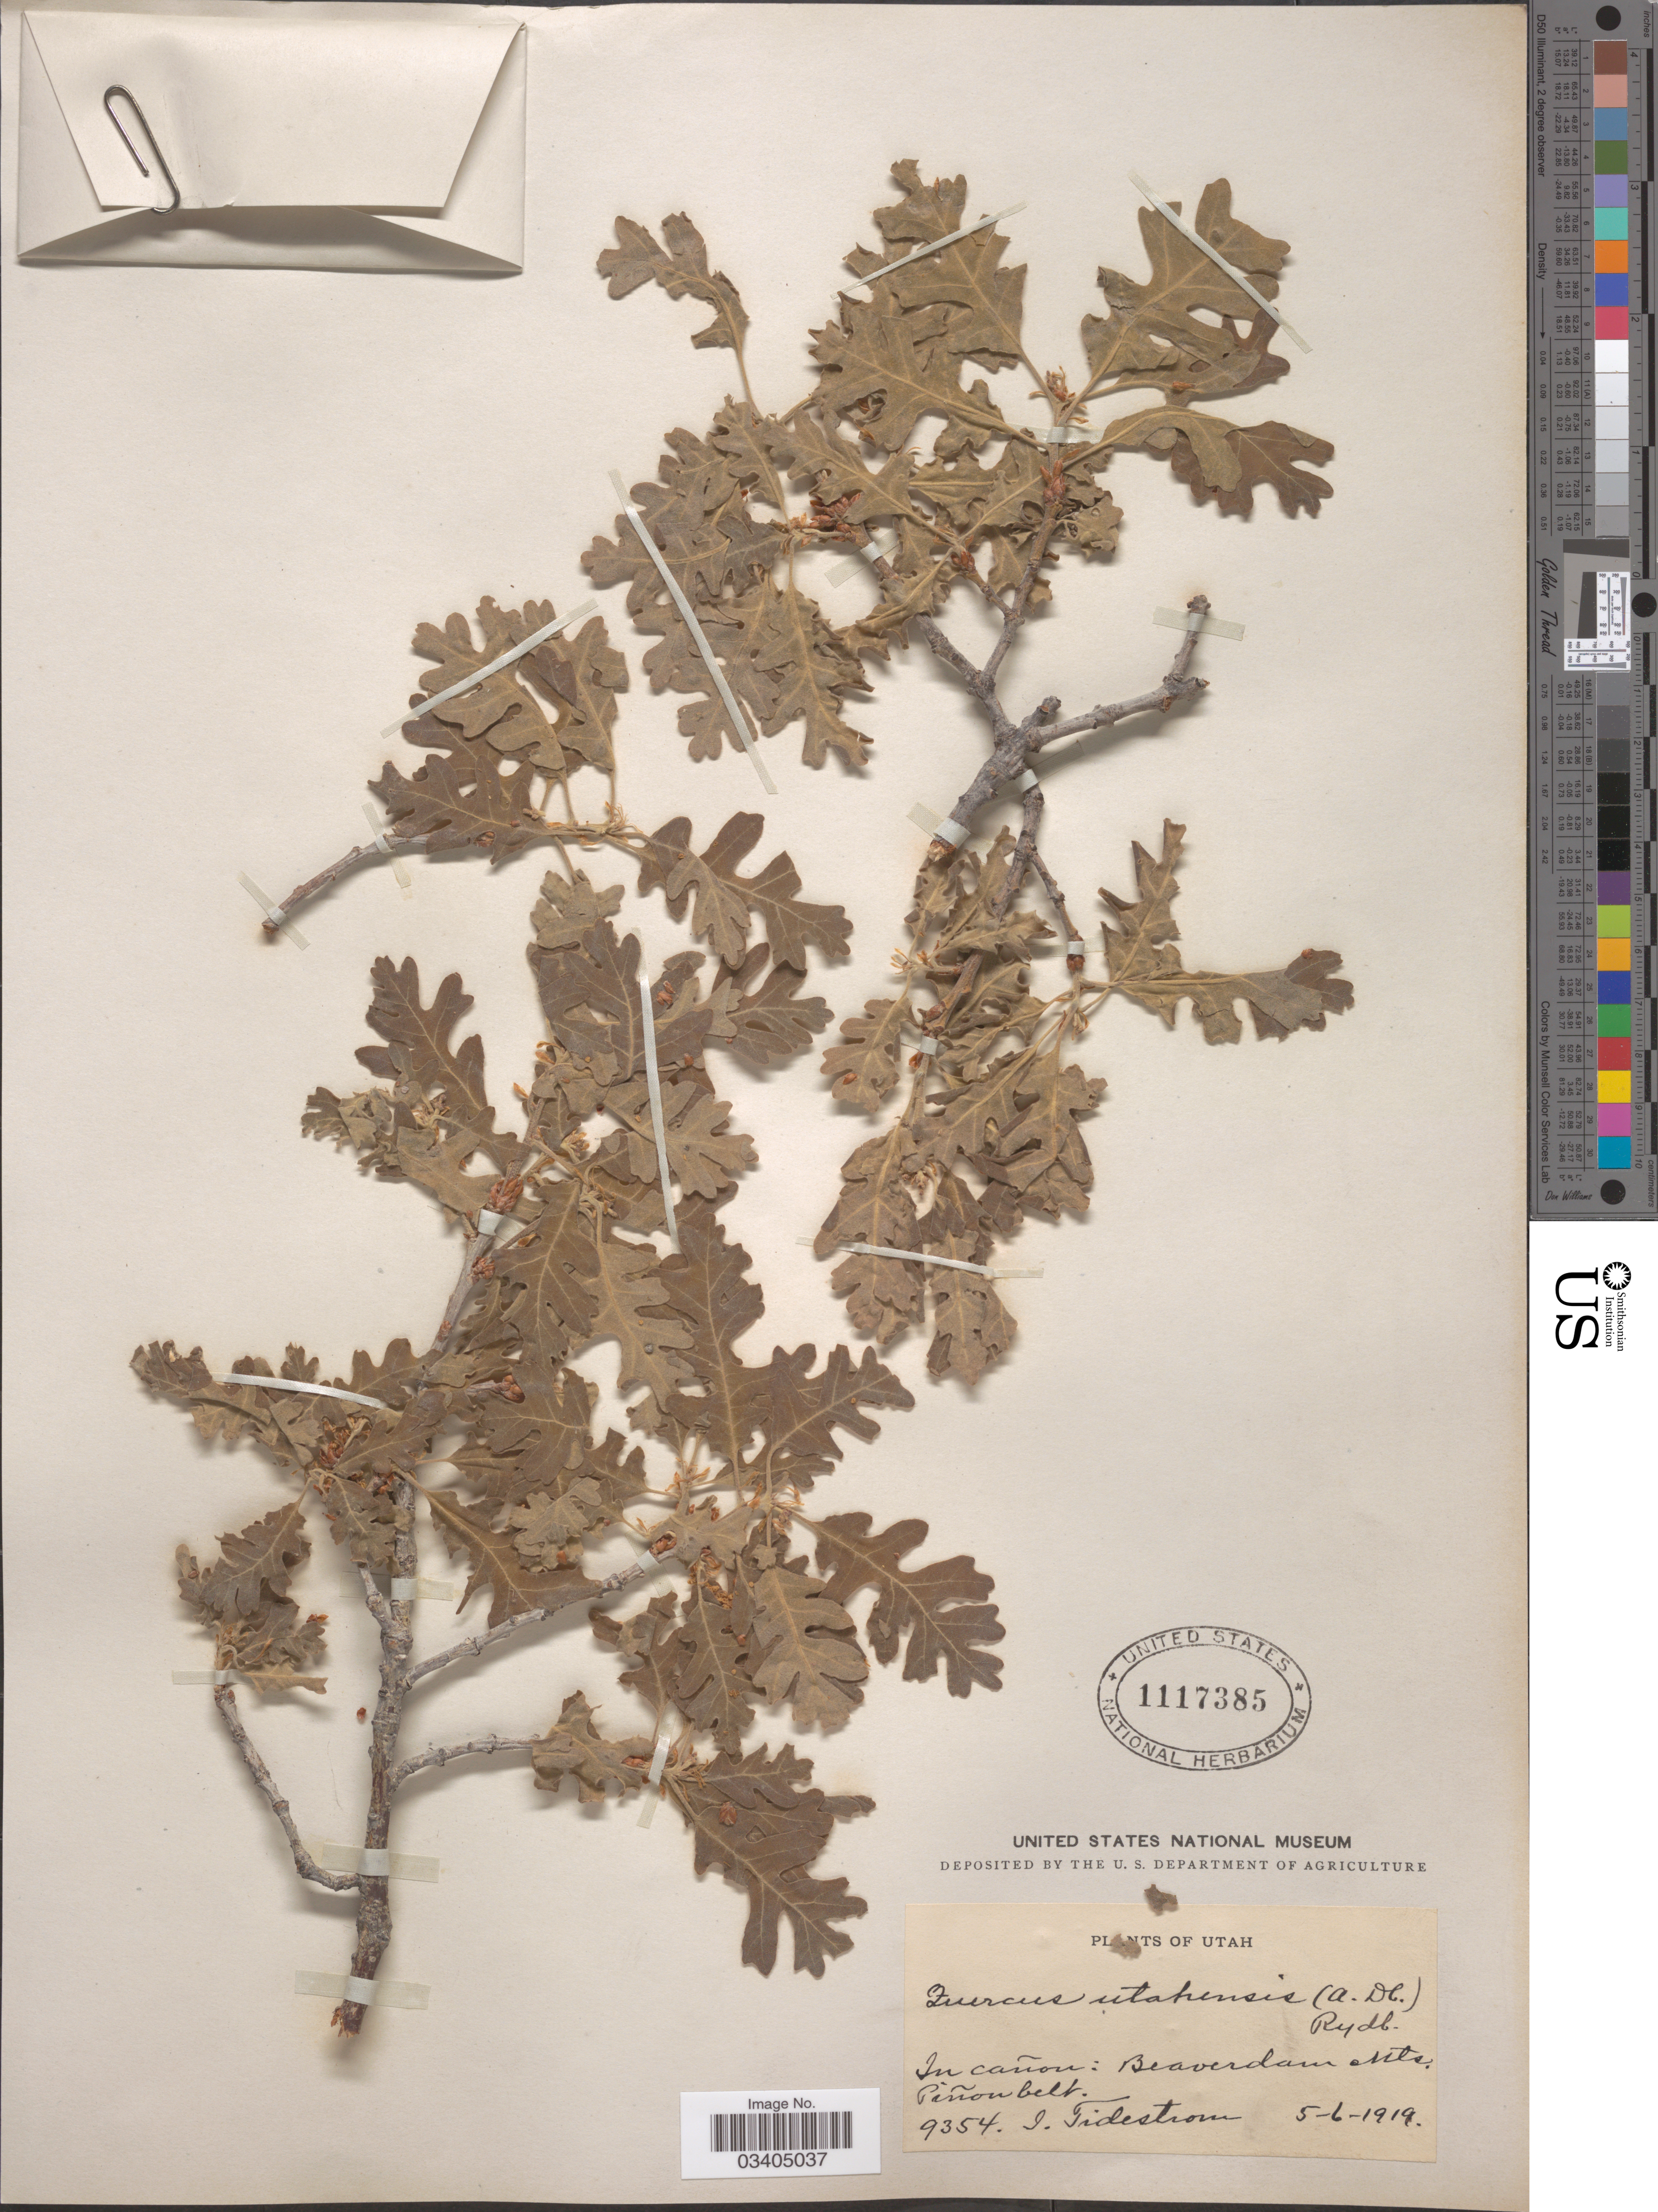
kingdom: Plantae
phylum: Tracheophyta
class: Magnoliopsida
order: Fagales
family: Fagaceae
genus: Quercus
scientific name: Quercus gambelii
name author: Nutt.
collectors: I. F. Tidestrom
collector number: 9354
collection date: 1919-05-06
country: United States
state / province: Utah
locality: In cañon: Beaverdam Mts. Piñonbelt.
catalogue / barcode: US 1117385